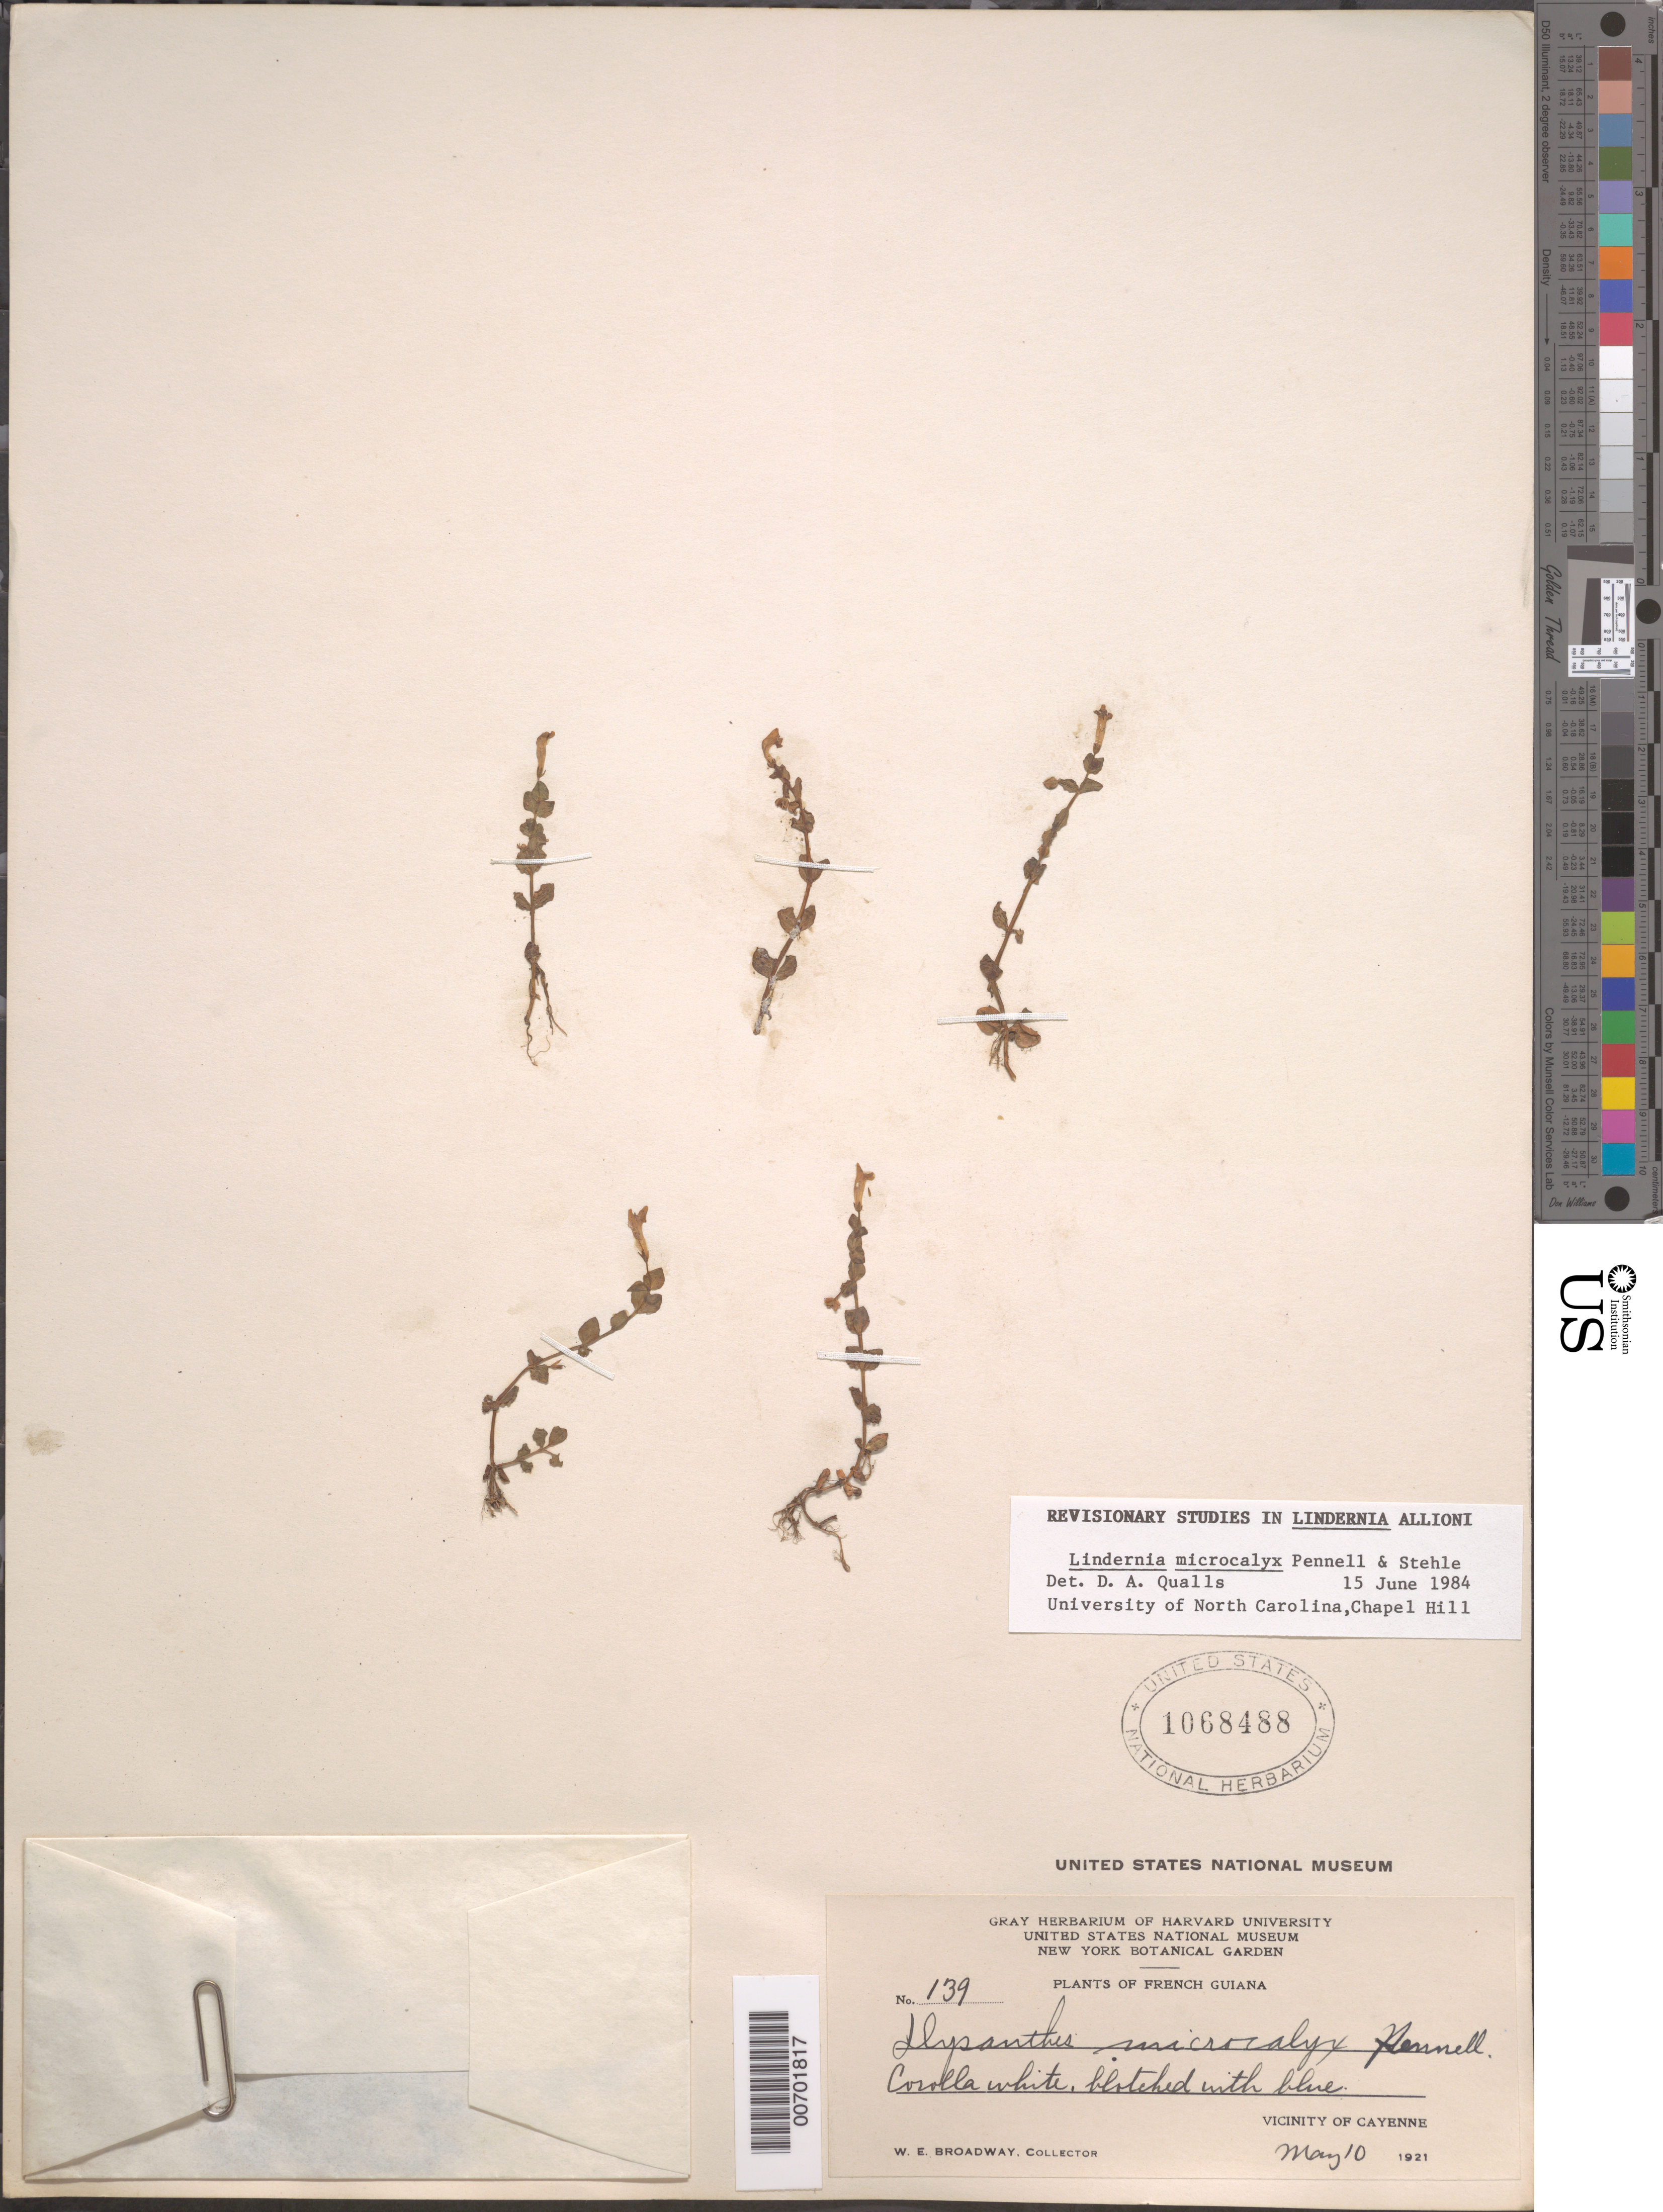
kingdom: Plantae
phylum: Tracheophyta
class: Magnoliopsida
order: Lamiales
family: Linderniaceae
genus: Lindernia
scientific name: Lindernia microcalyx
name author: Pennell & Stehlé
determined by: Qualls, D. A.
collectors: W. E. Broadway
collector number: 139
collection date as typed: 10-May-21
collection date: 1921-05-10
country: French Guiana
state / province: Cayenne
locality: Cayenne, vic.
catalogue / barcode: US 1068488